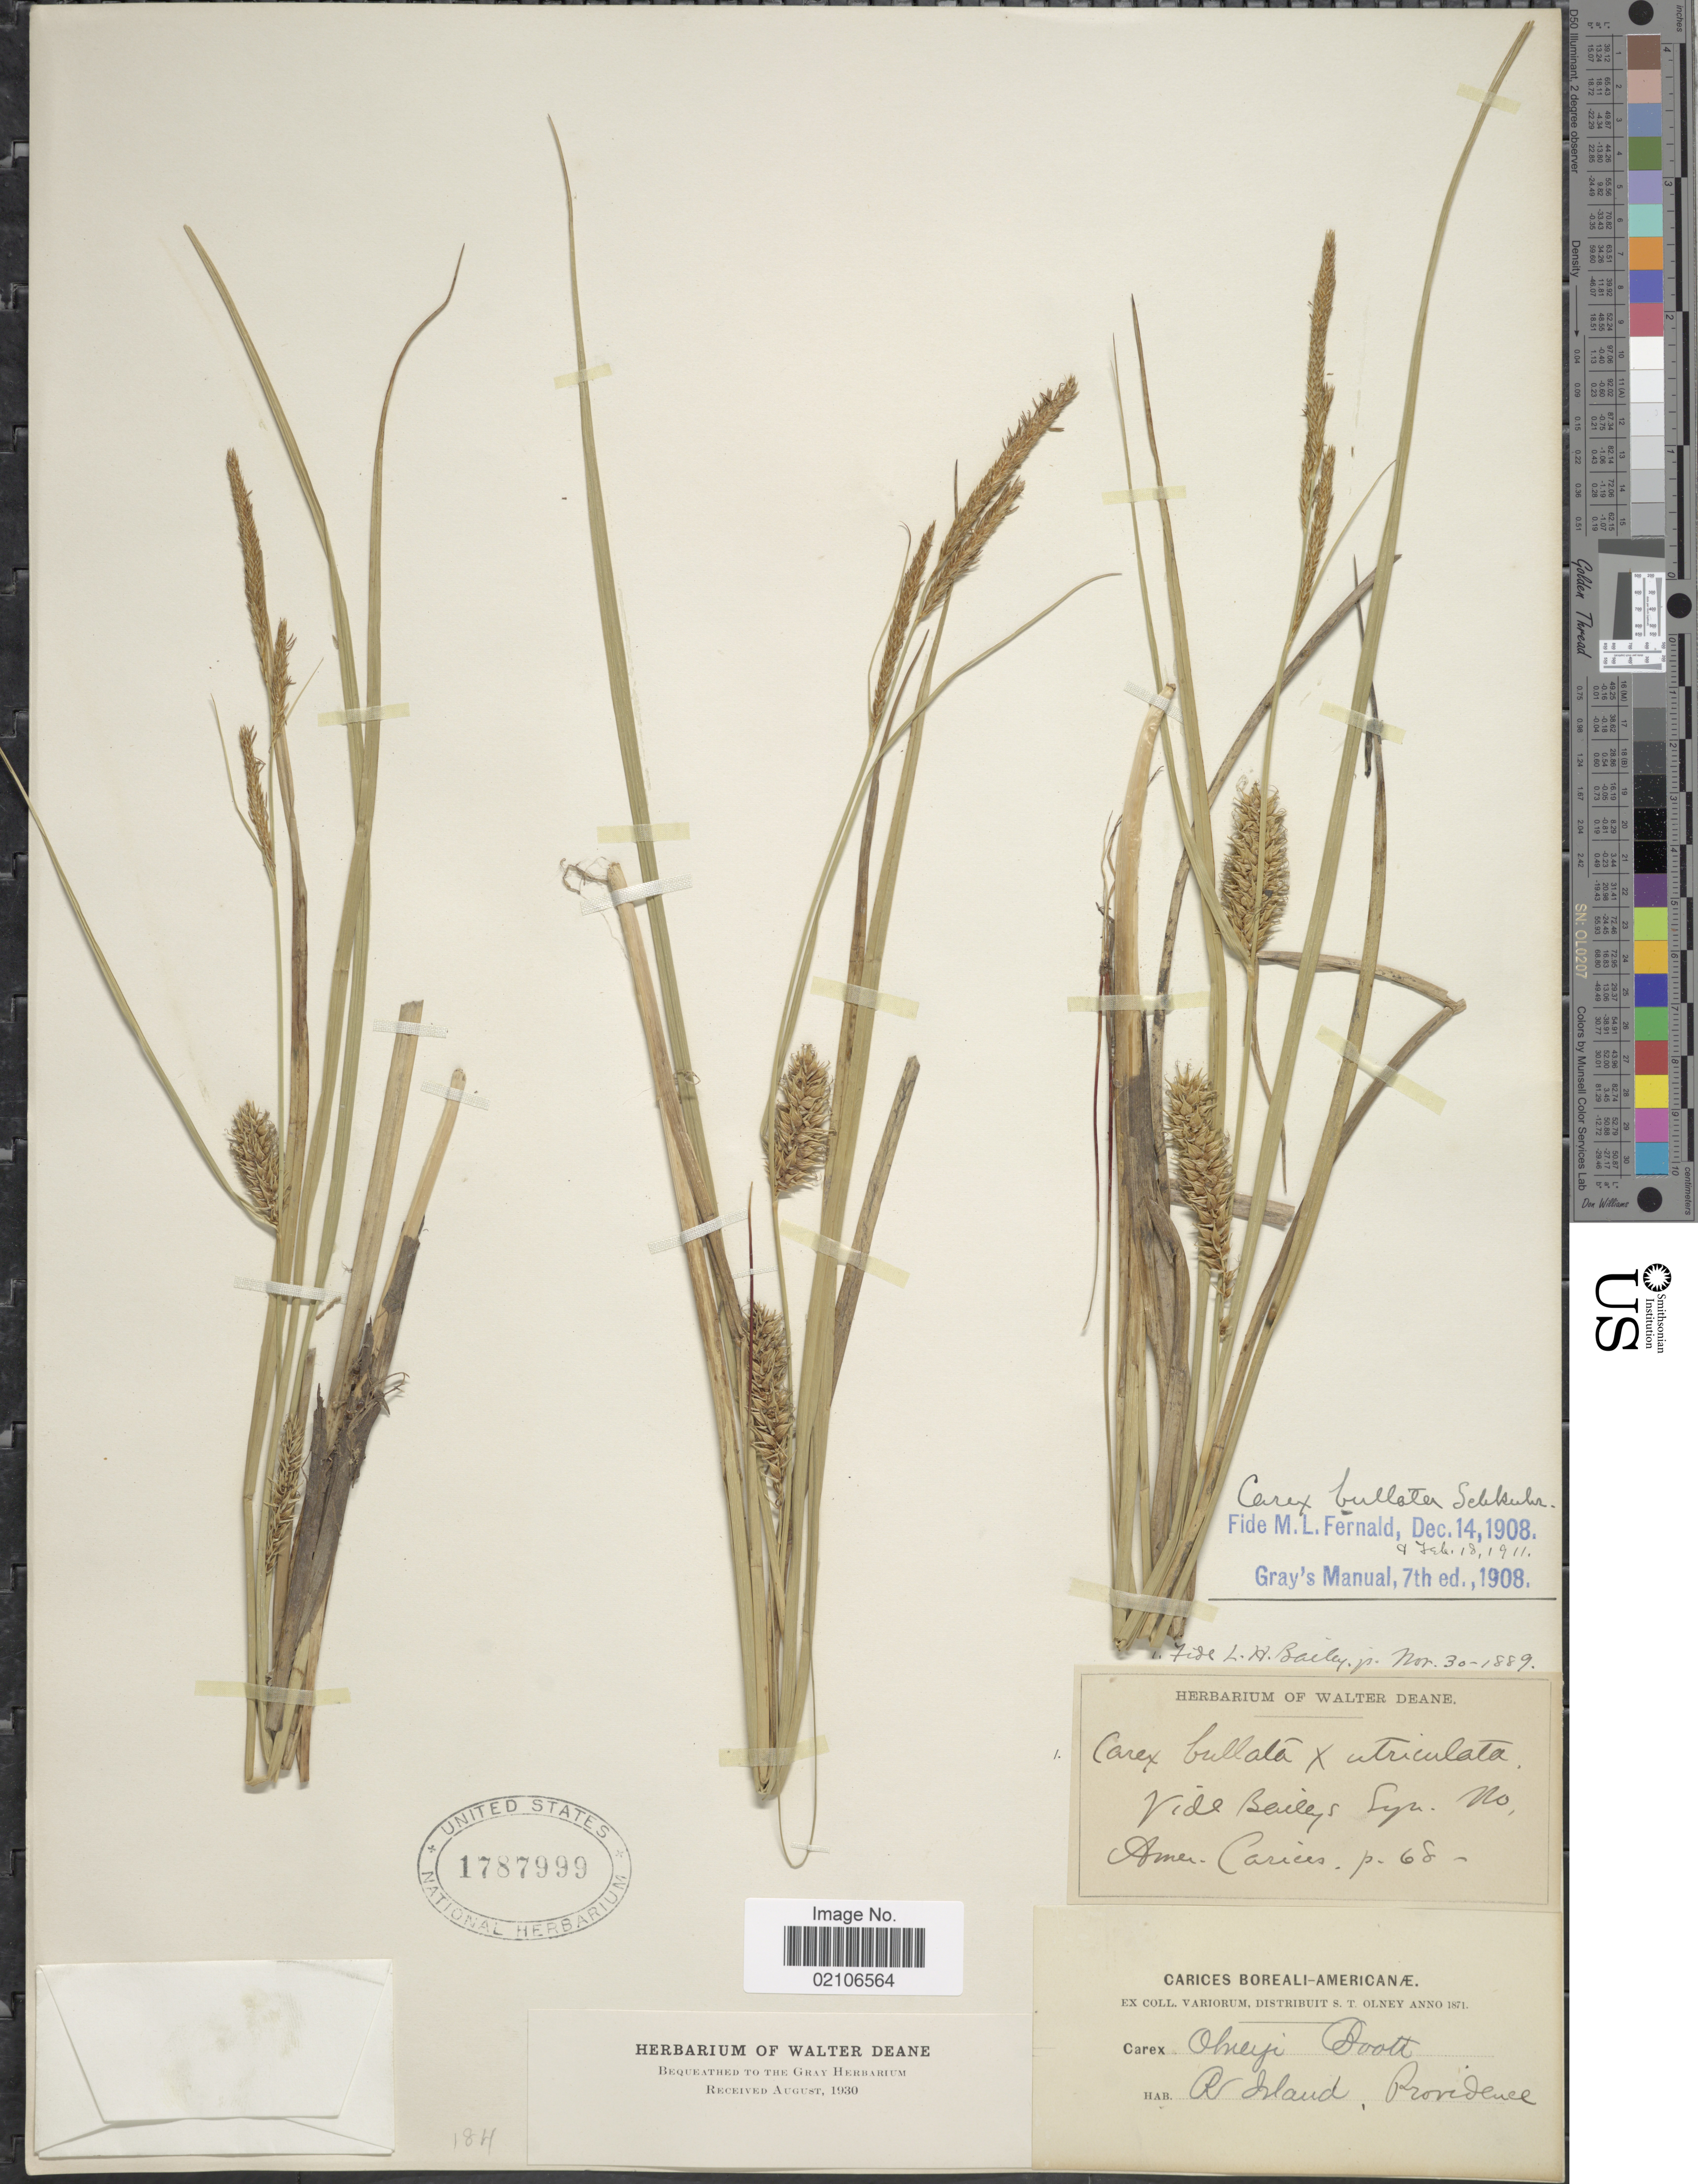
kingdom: Plantae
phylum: Tracheophyta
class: Liliopsida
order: Poales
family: Cyperaceae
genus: Carex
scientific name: Carex bullata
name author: Schkuhr ex Willd.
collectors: S. Olney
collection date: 1871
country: United States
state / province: Rhode Island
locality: Providence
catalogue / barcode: US 1787999